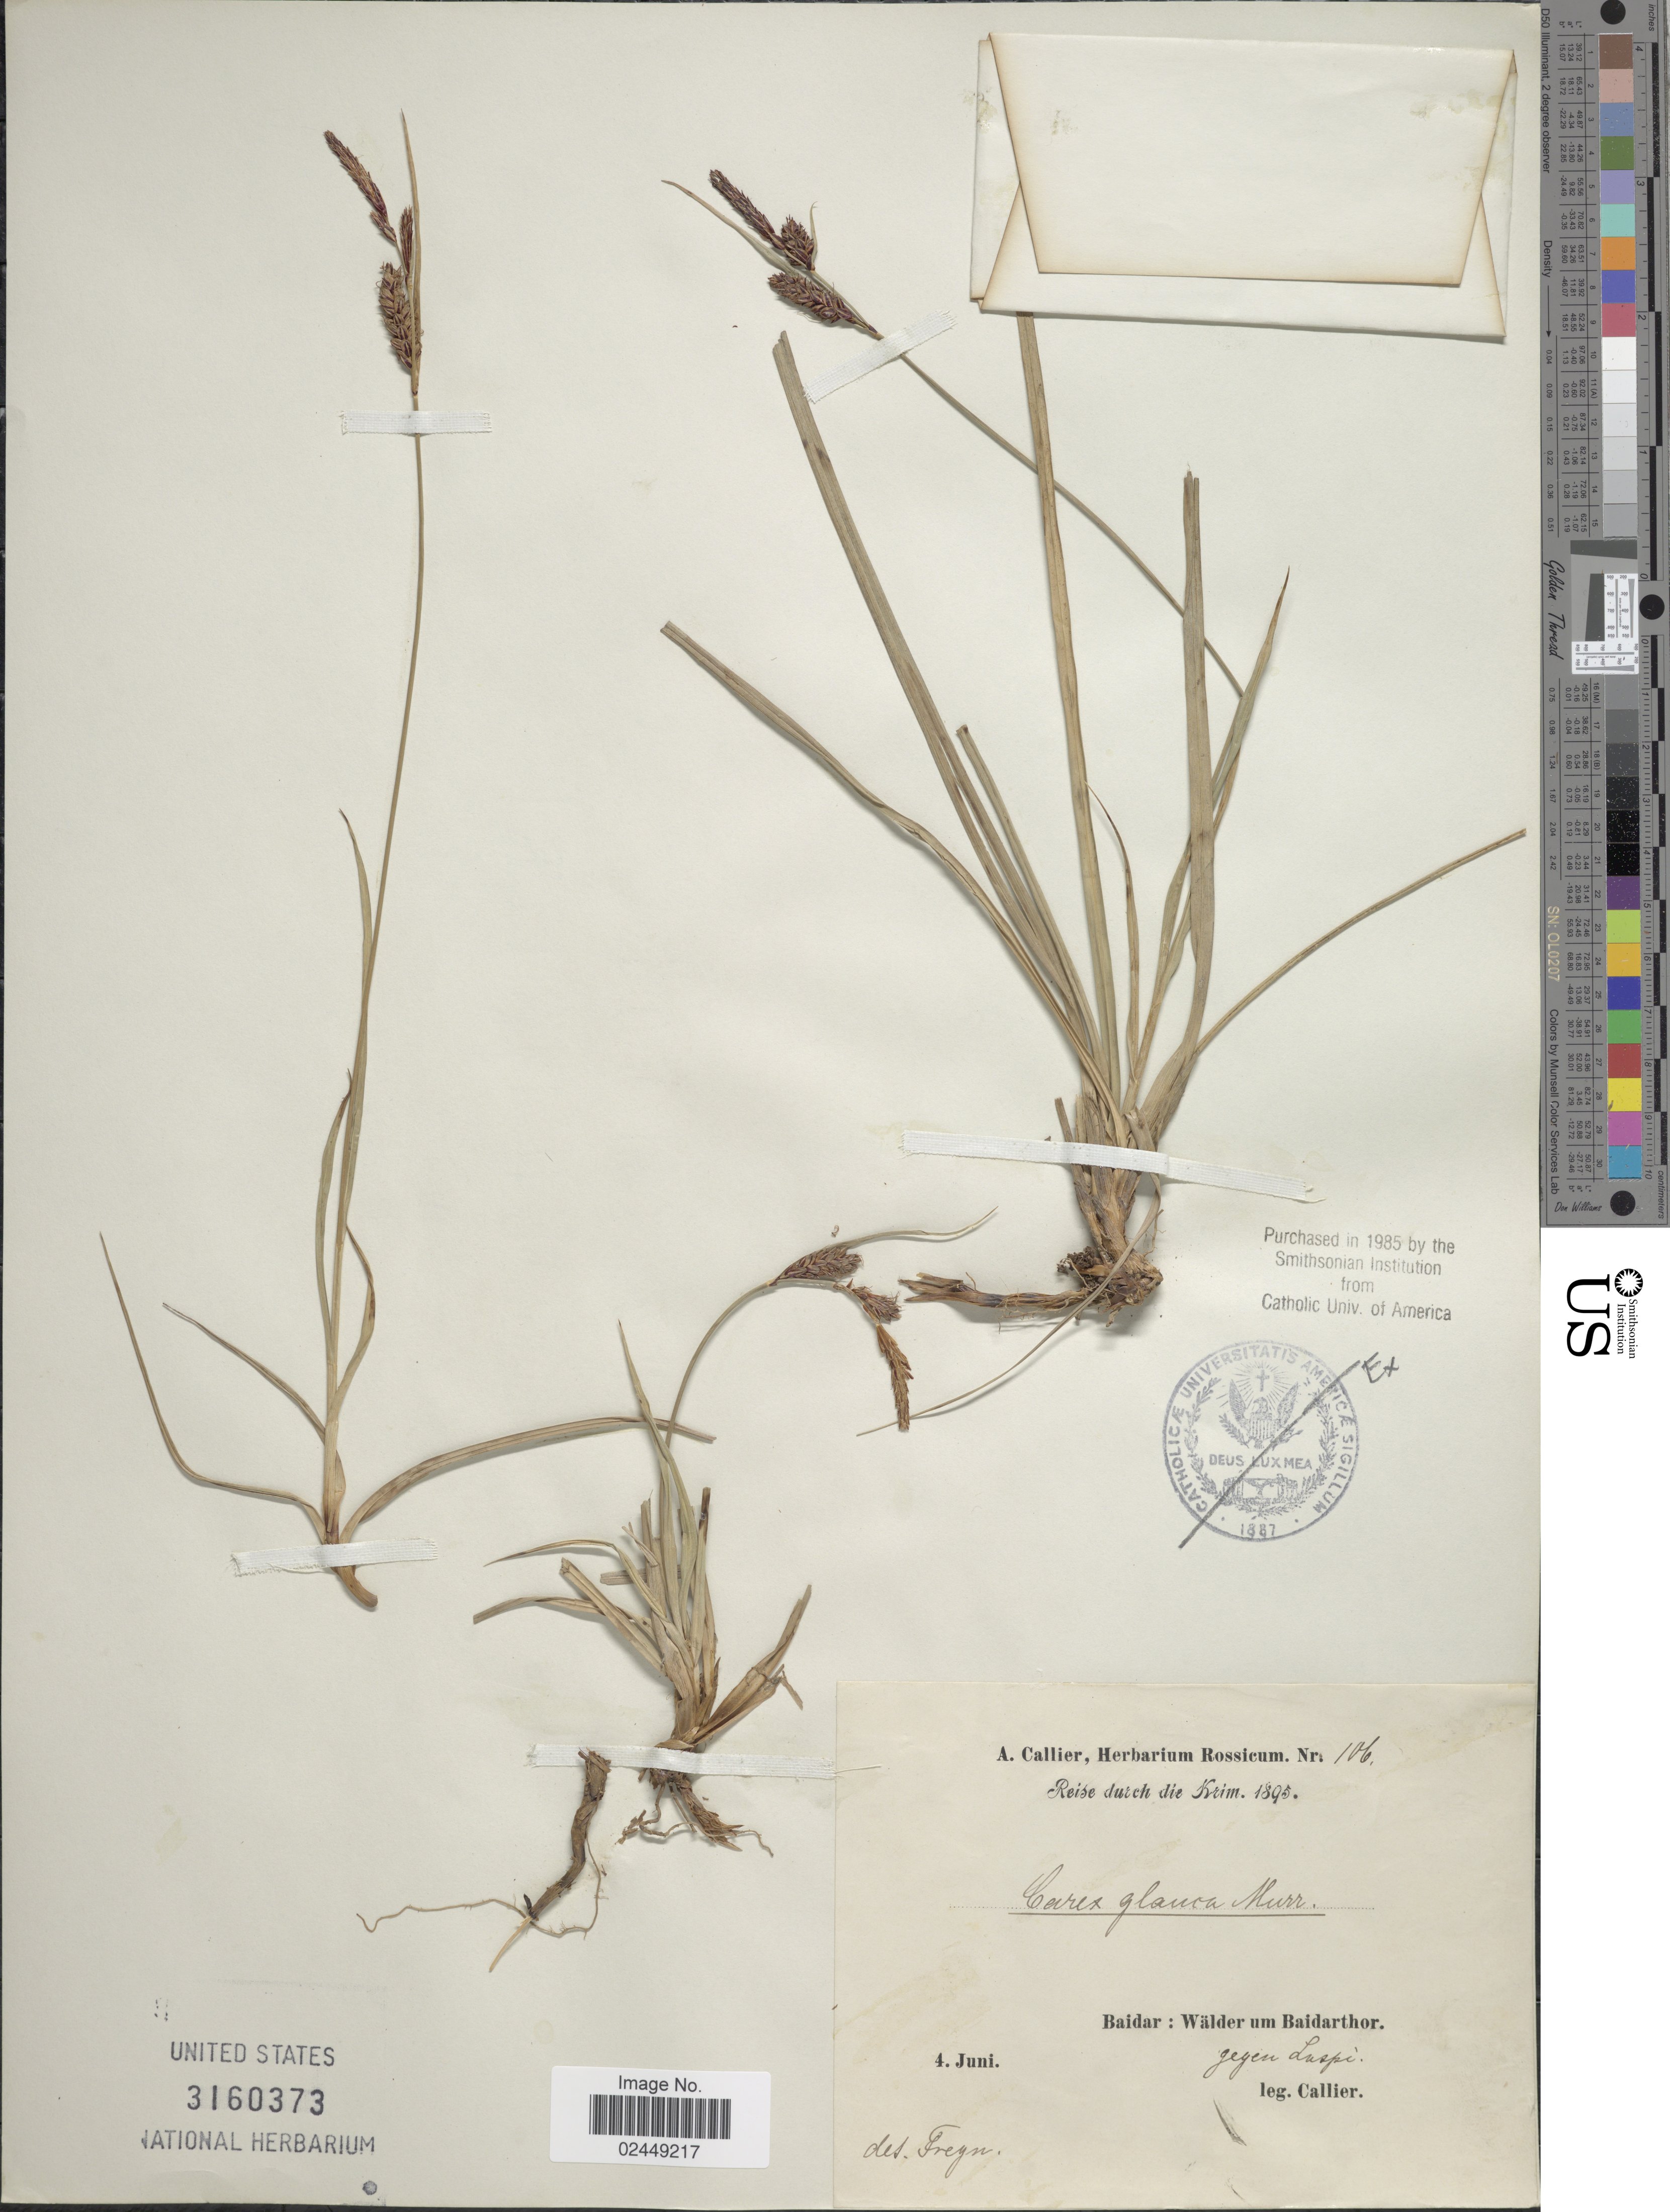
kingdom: Plantae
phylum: Tracheophyta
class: Liliopsida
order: Poales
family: Cyperaceae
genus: Carex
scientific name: Carex flacca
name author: Schreb.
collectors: A. Callier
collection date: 1895-06-04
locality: Baidar: Wälder um Baidarthor gegen Laspi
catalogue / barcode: US 3160373